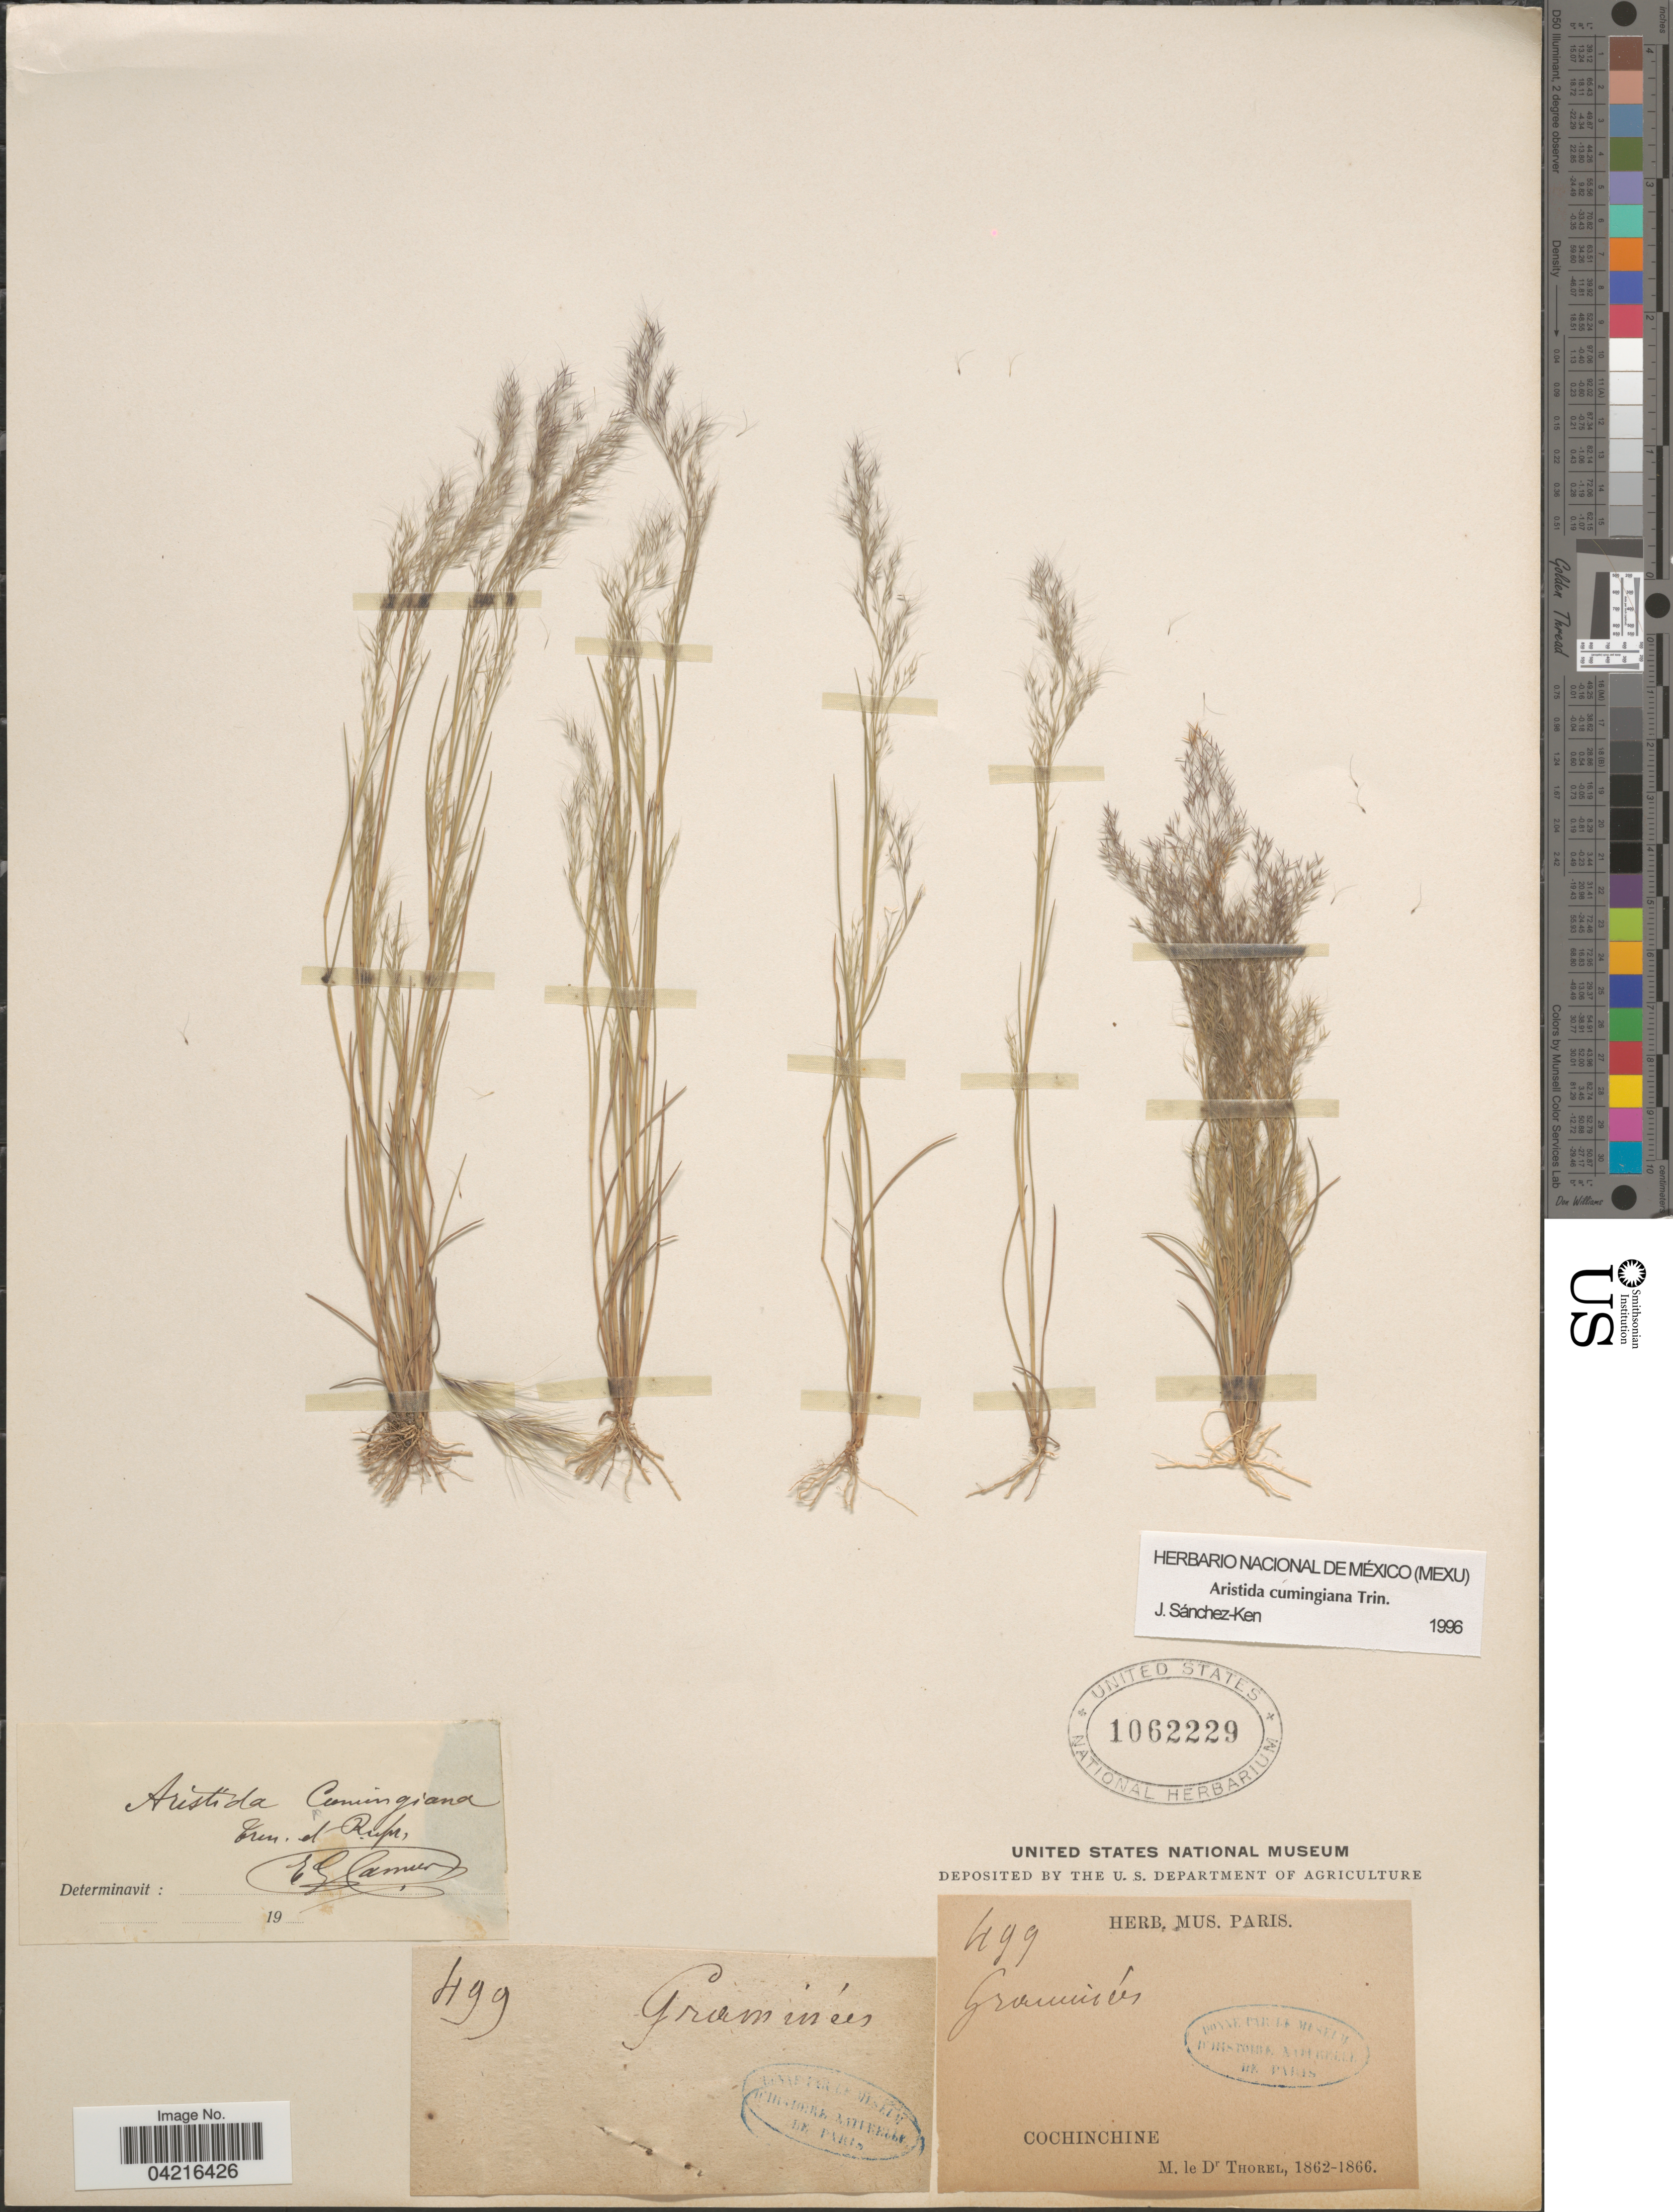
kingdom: Plantae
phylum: Tracheophyta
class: Liliopsida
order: Poales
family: Poaceae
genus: Aristida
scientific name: Aristida cumingiana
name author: Trin. & Rupr.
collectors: M. de Thorel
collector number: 499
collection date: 1862/1866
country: Vietnam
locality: Cochinchine.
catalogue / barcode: US 1062229